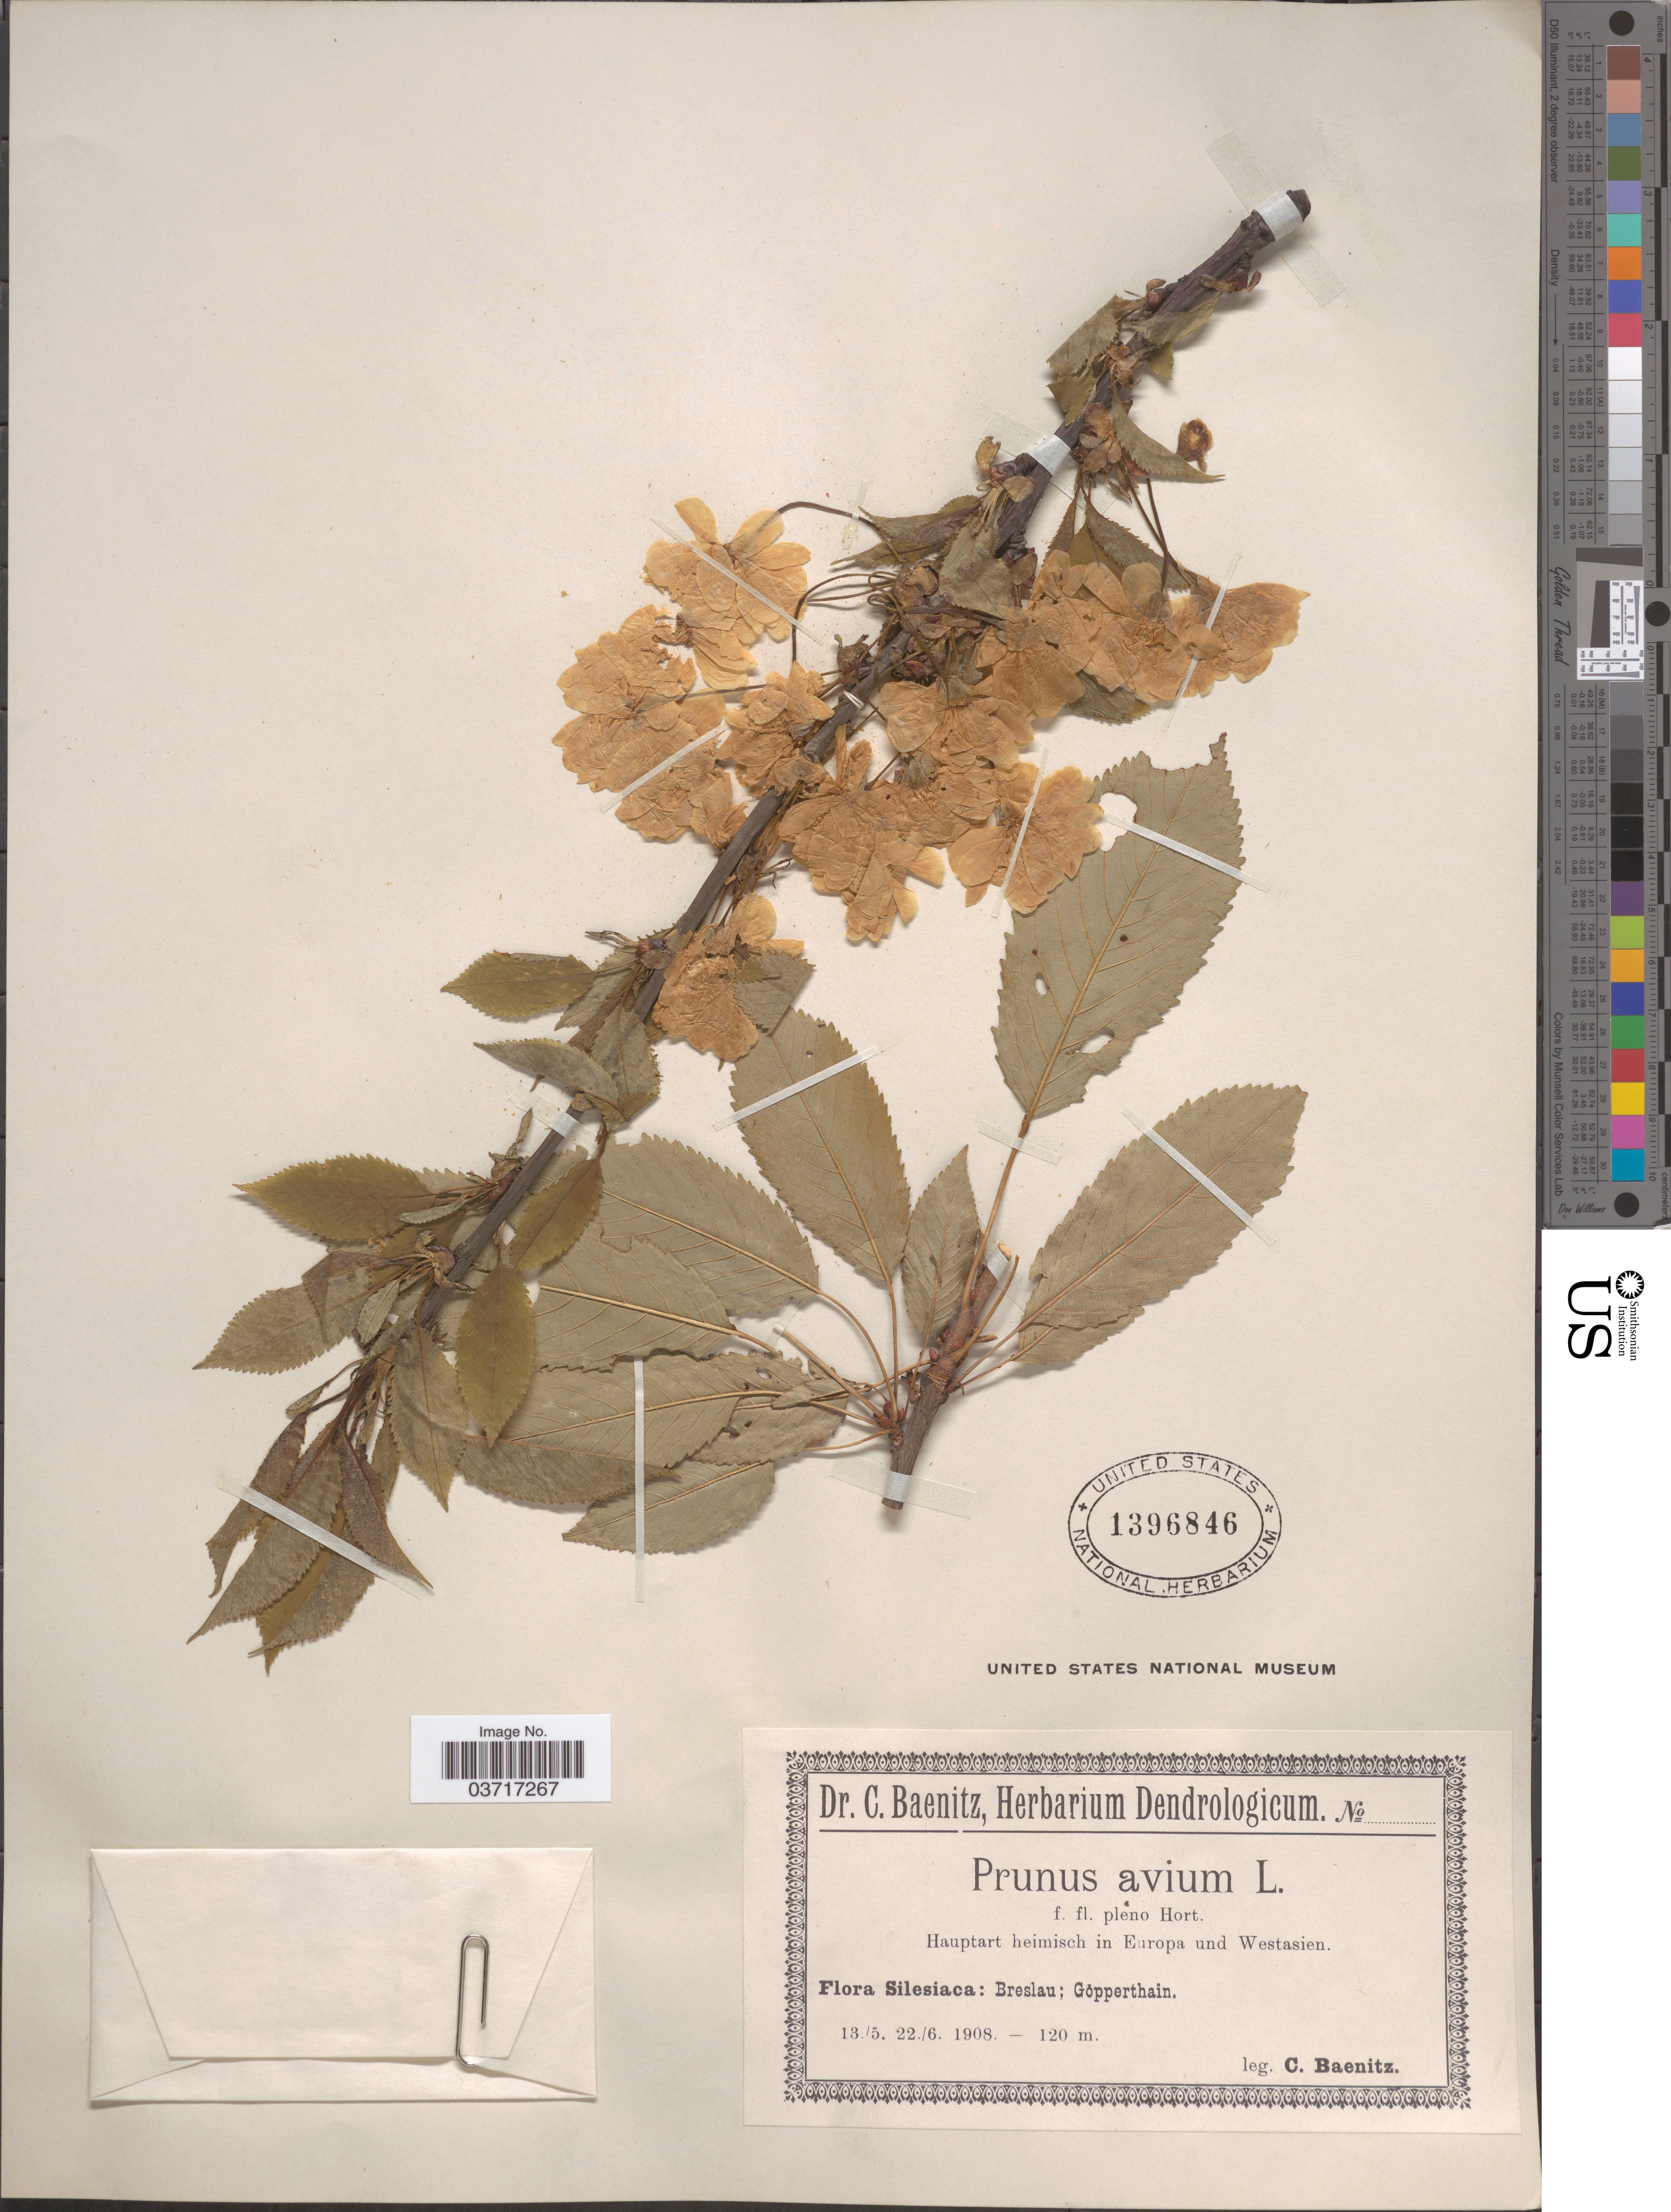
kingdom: Plantae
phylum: Tracheophyta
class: Magnoliopsida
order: Rosales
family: Rosaceae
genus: Prunus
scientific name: Prunus avium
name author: L.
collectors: C. G. Baenitz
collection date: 1908-05-13/1908-06-22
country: Poland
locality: Silesiaca: Breslau: Göpperthain.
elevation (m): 120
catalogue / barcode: US 1396846